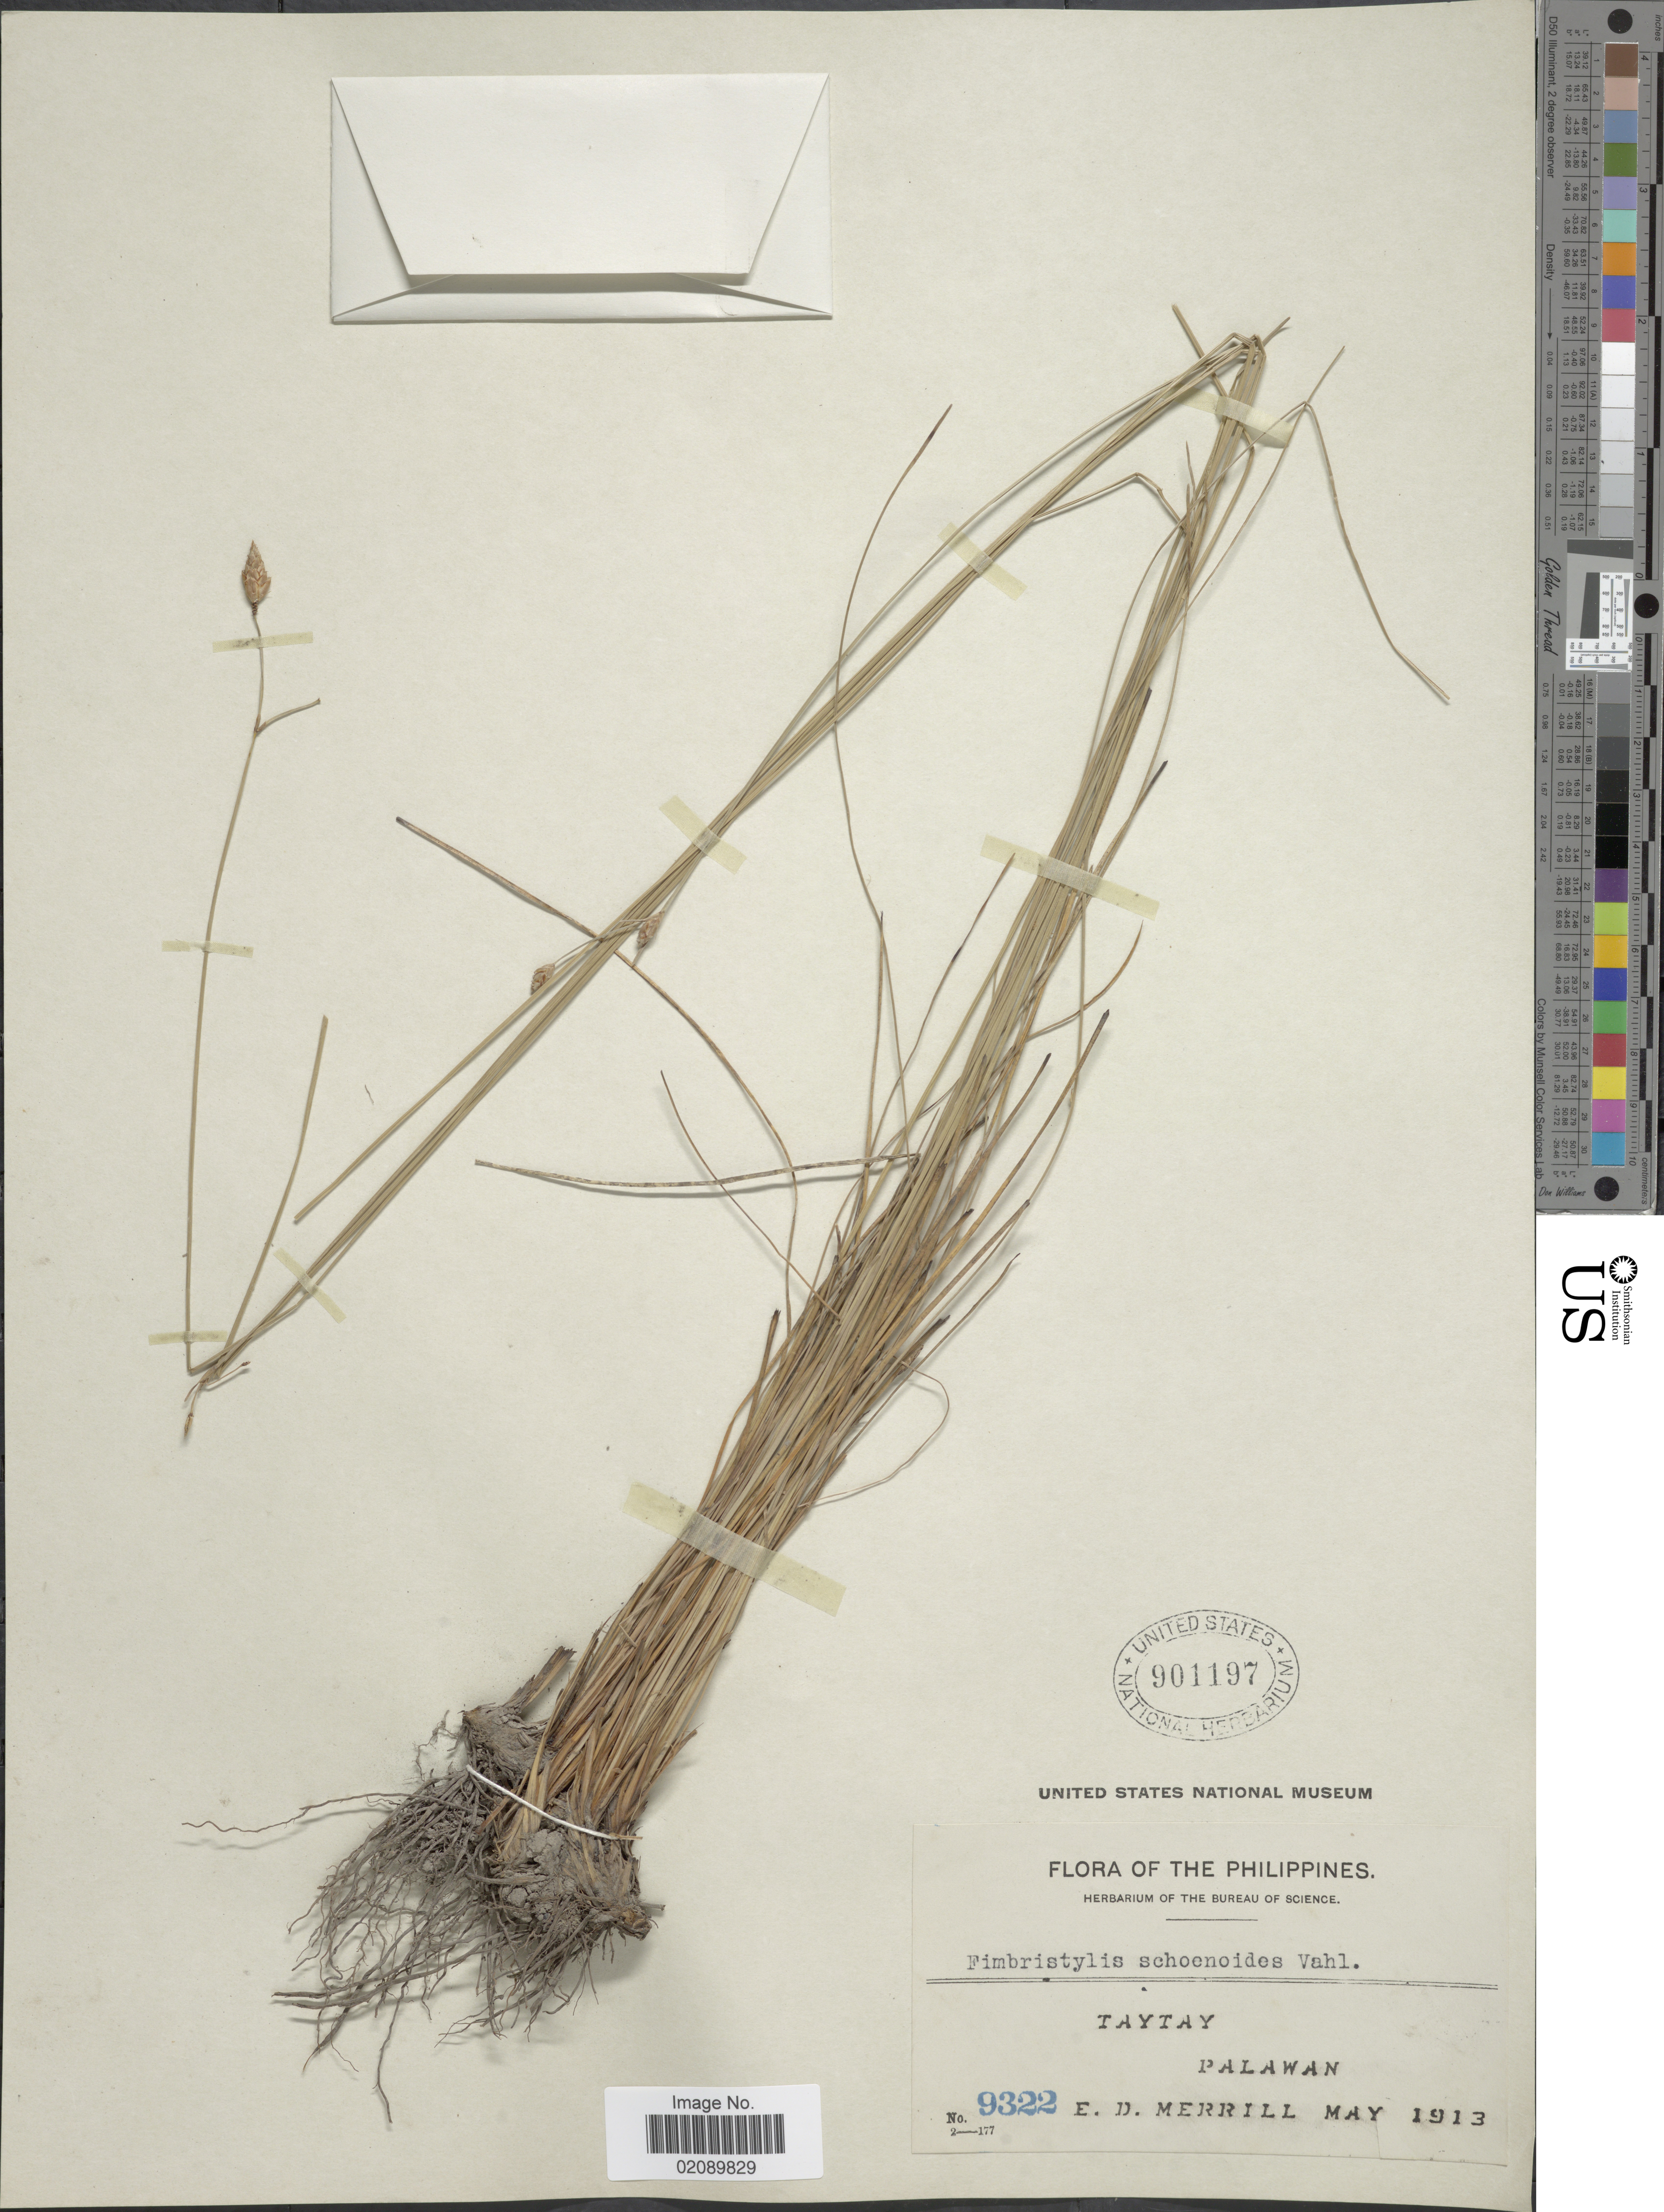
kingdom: Plantae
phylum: Tracheophyta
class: Liliopsida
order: Poales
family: Cyperaceae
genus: Fimbristylis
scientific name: Fimbristylis schoenoides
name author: (Retz.) Vahl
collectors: E. D. Merrill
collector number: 9322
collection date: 1913-05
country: Philippines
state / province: Mimaropa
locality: Taytay, Palawan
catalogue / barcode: US 901197